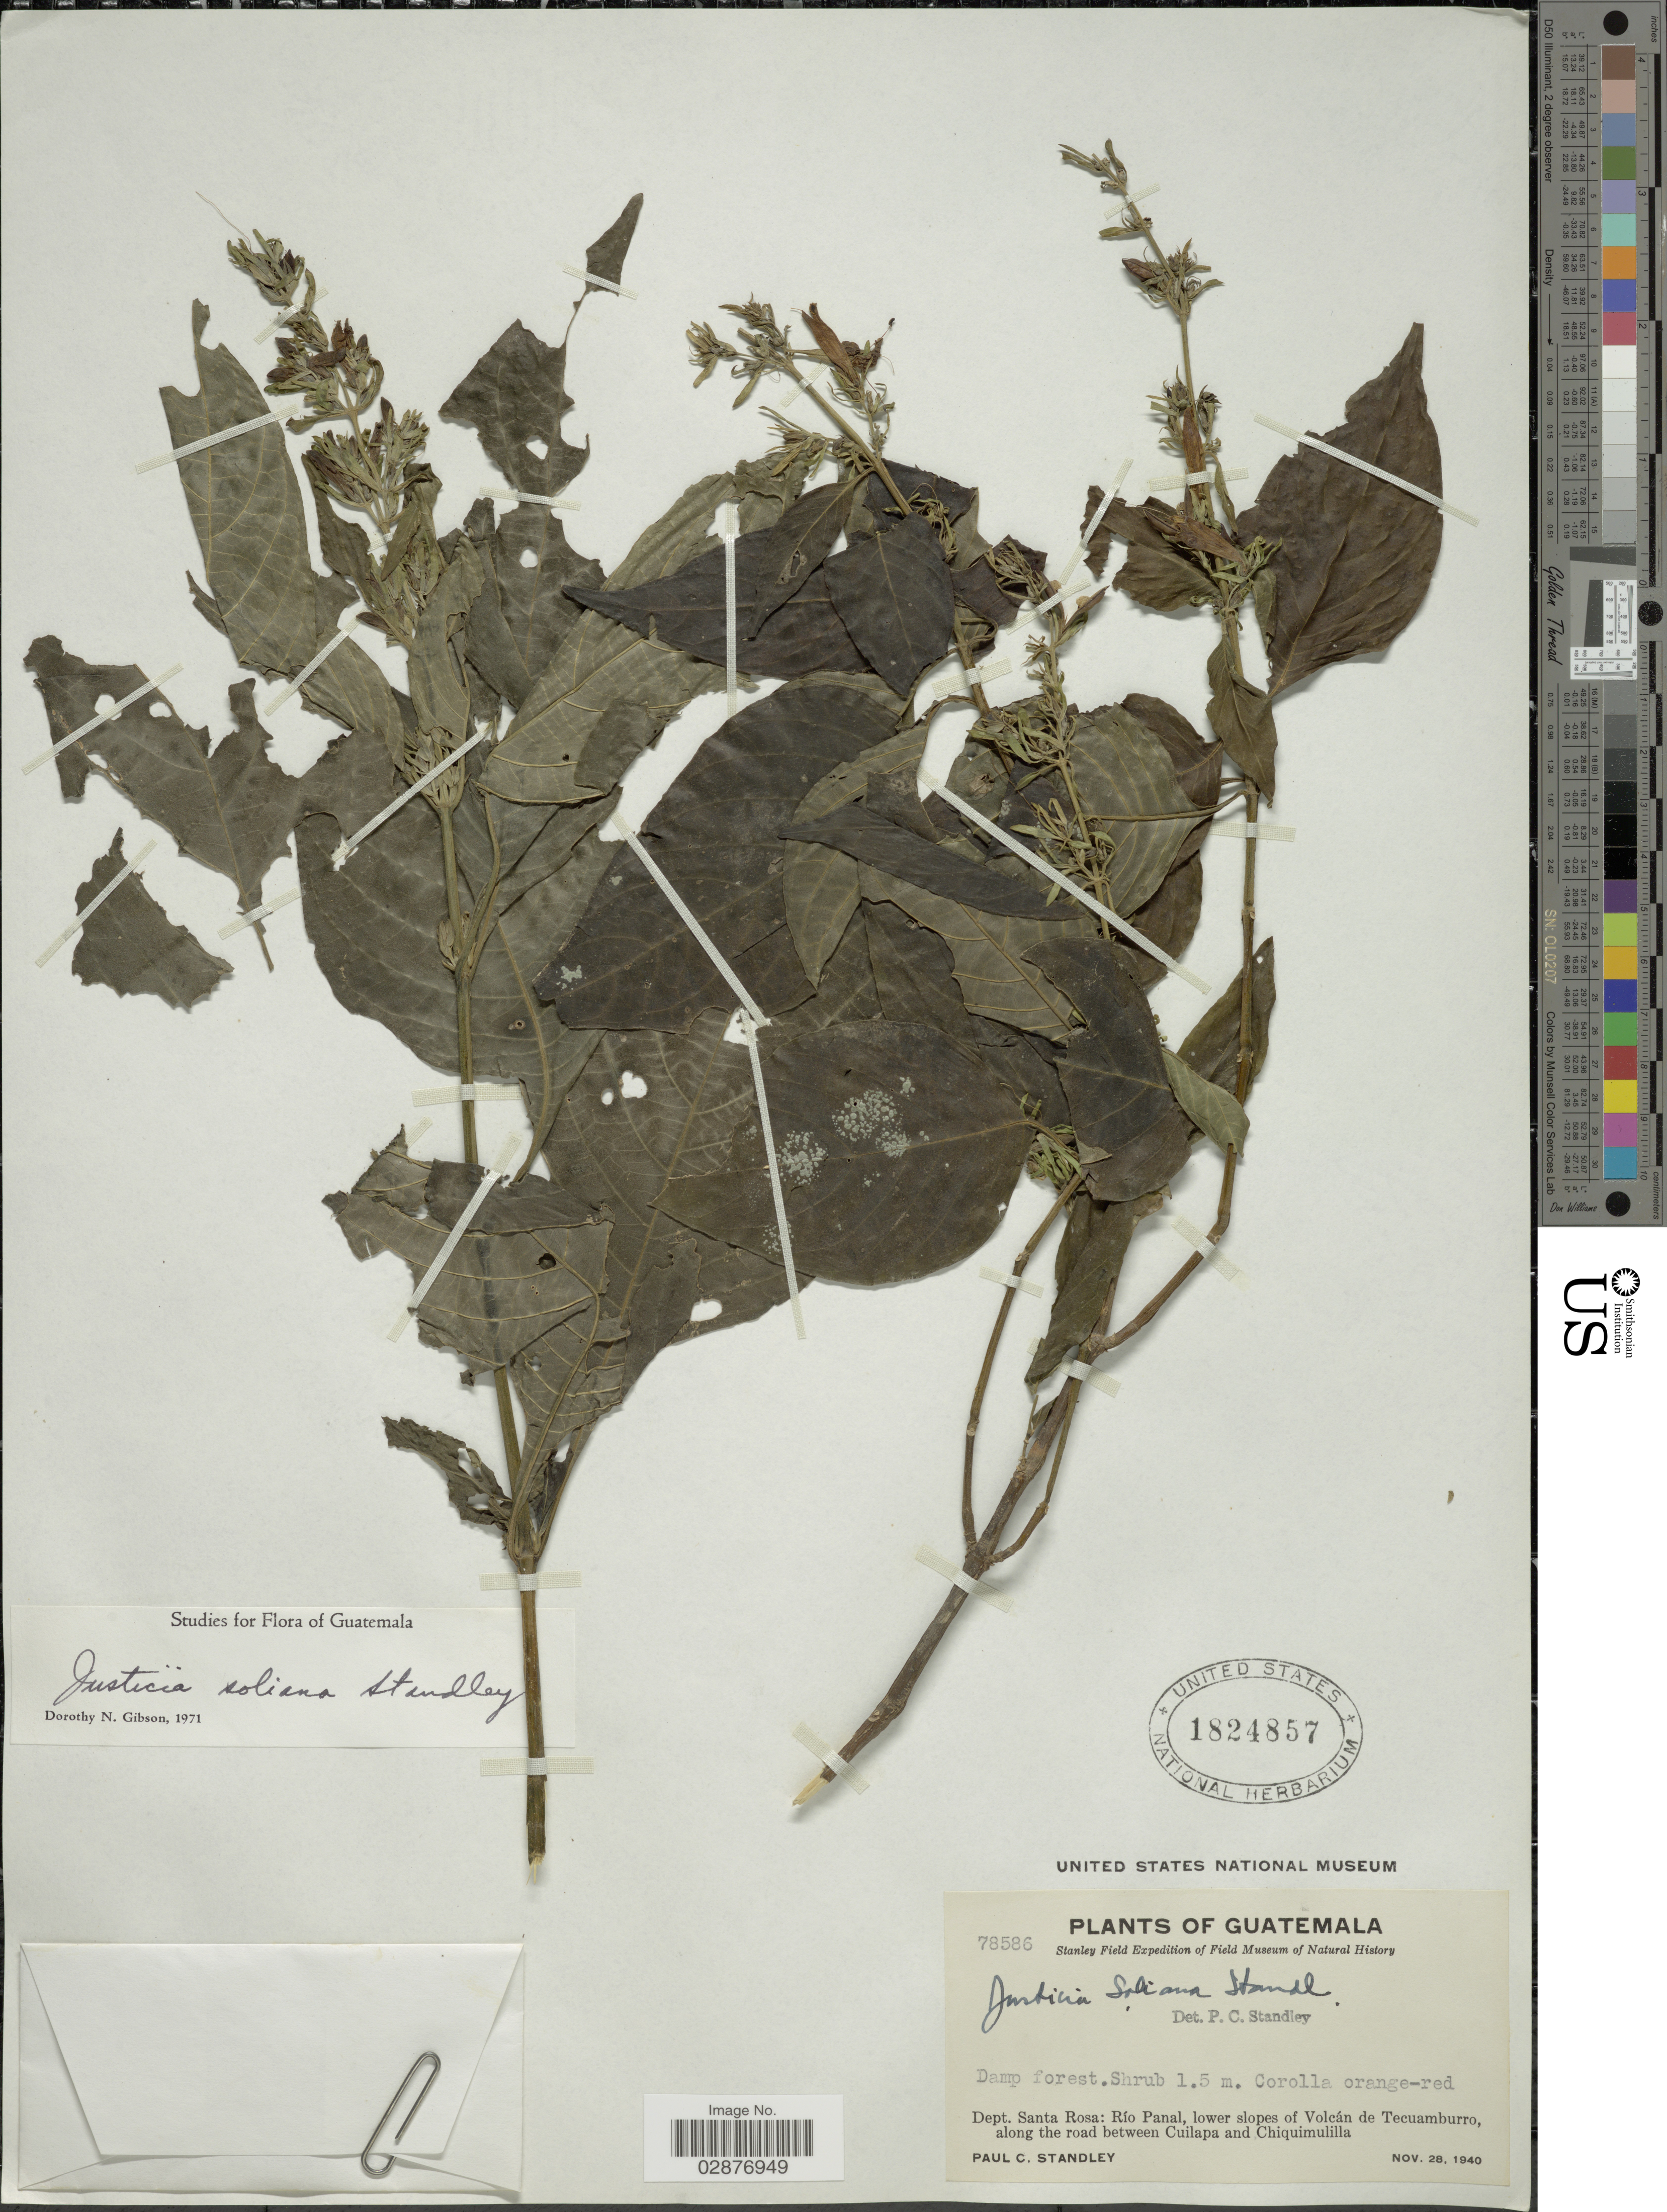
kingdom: Plantae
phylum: Tracheophyta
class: Magnoliopsida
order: Lamiales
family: Acanthaceae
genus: Justicia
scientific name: Justicia soliana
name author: Standl.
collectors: P. C. Standley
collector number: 78586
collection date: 1940-11-28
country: Guatemala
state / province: Santa Rosa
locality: Dept. Santa Rosa: Río Panal, lower slopes of Volcán de Tecuamburro, along the road between Cuilapa and Chiquimulilla.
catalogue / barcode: US 1824857